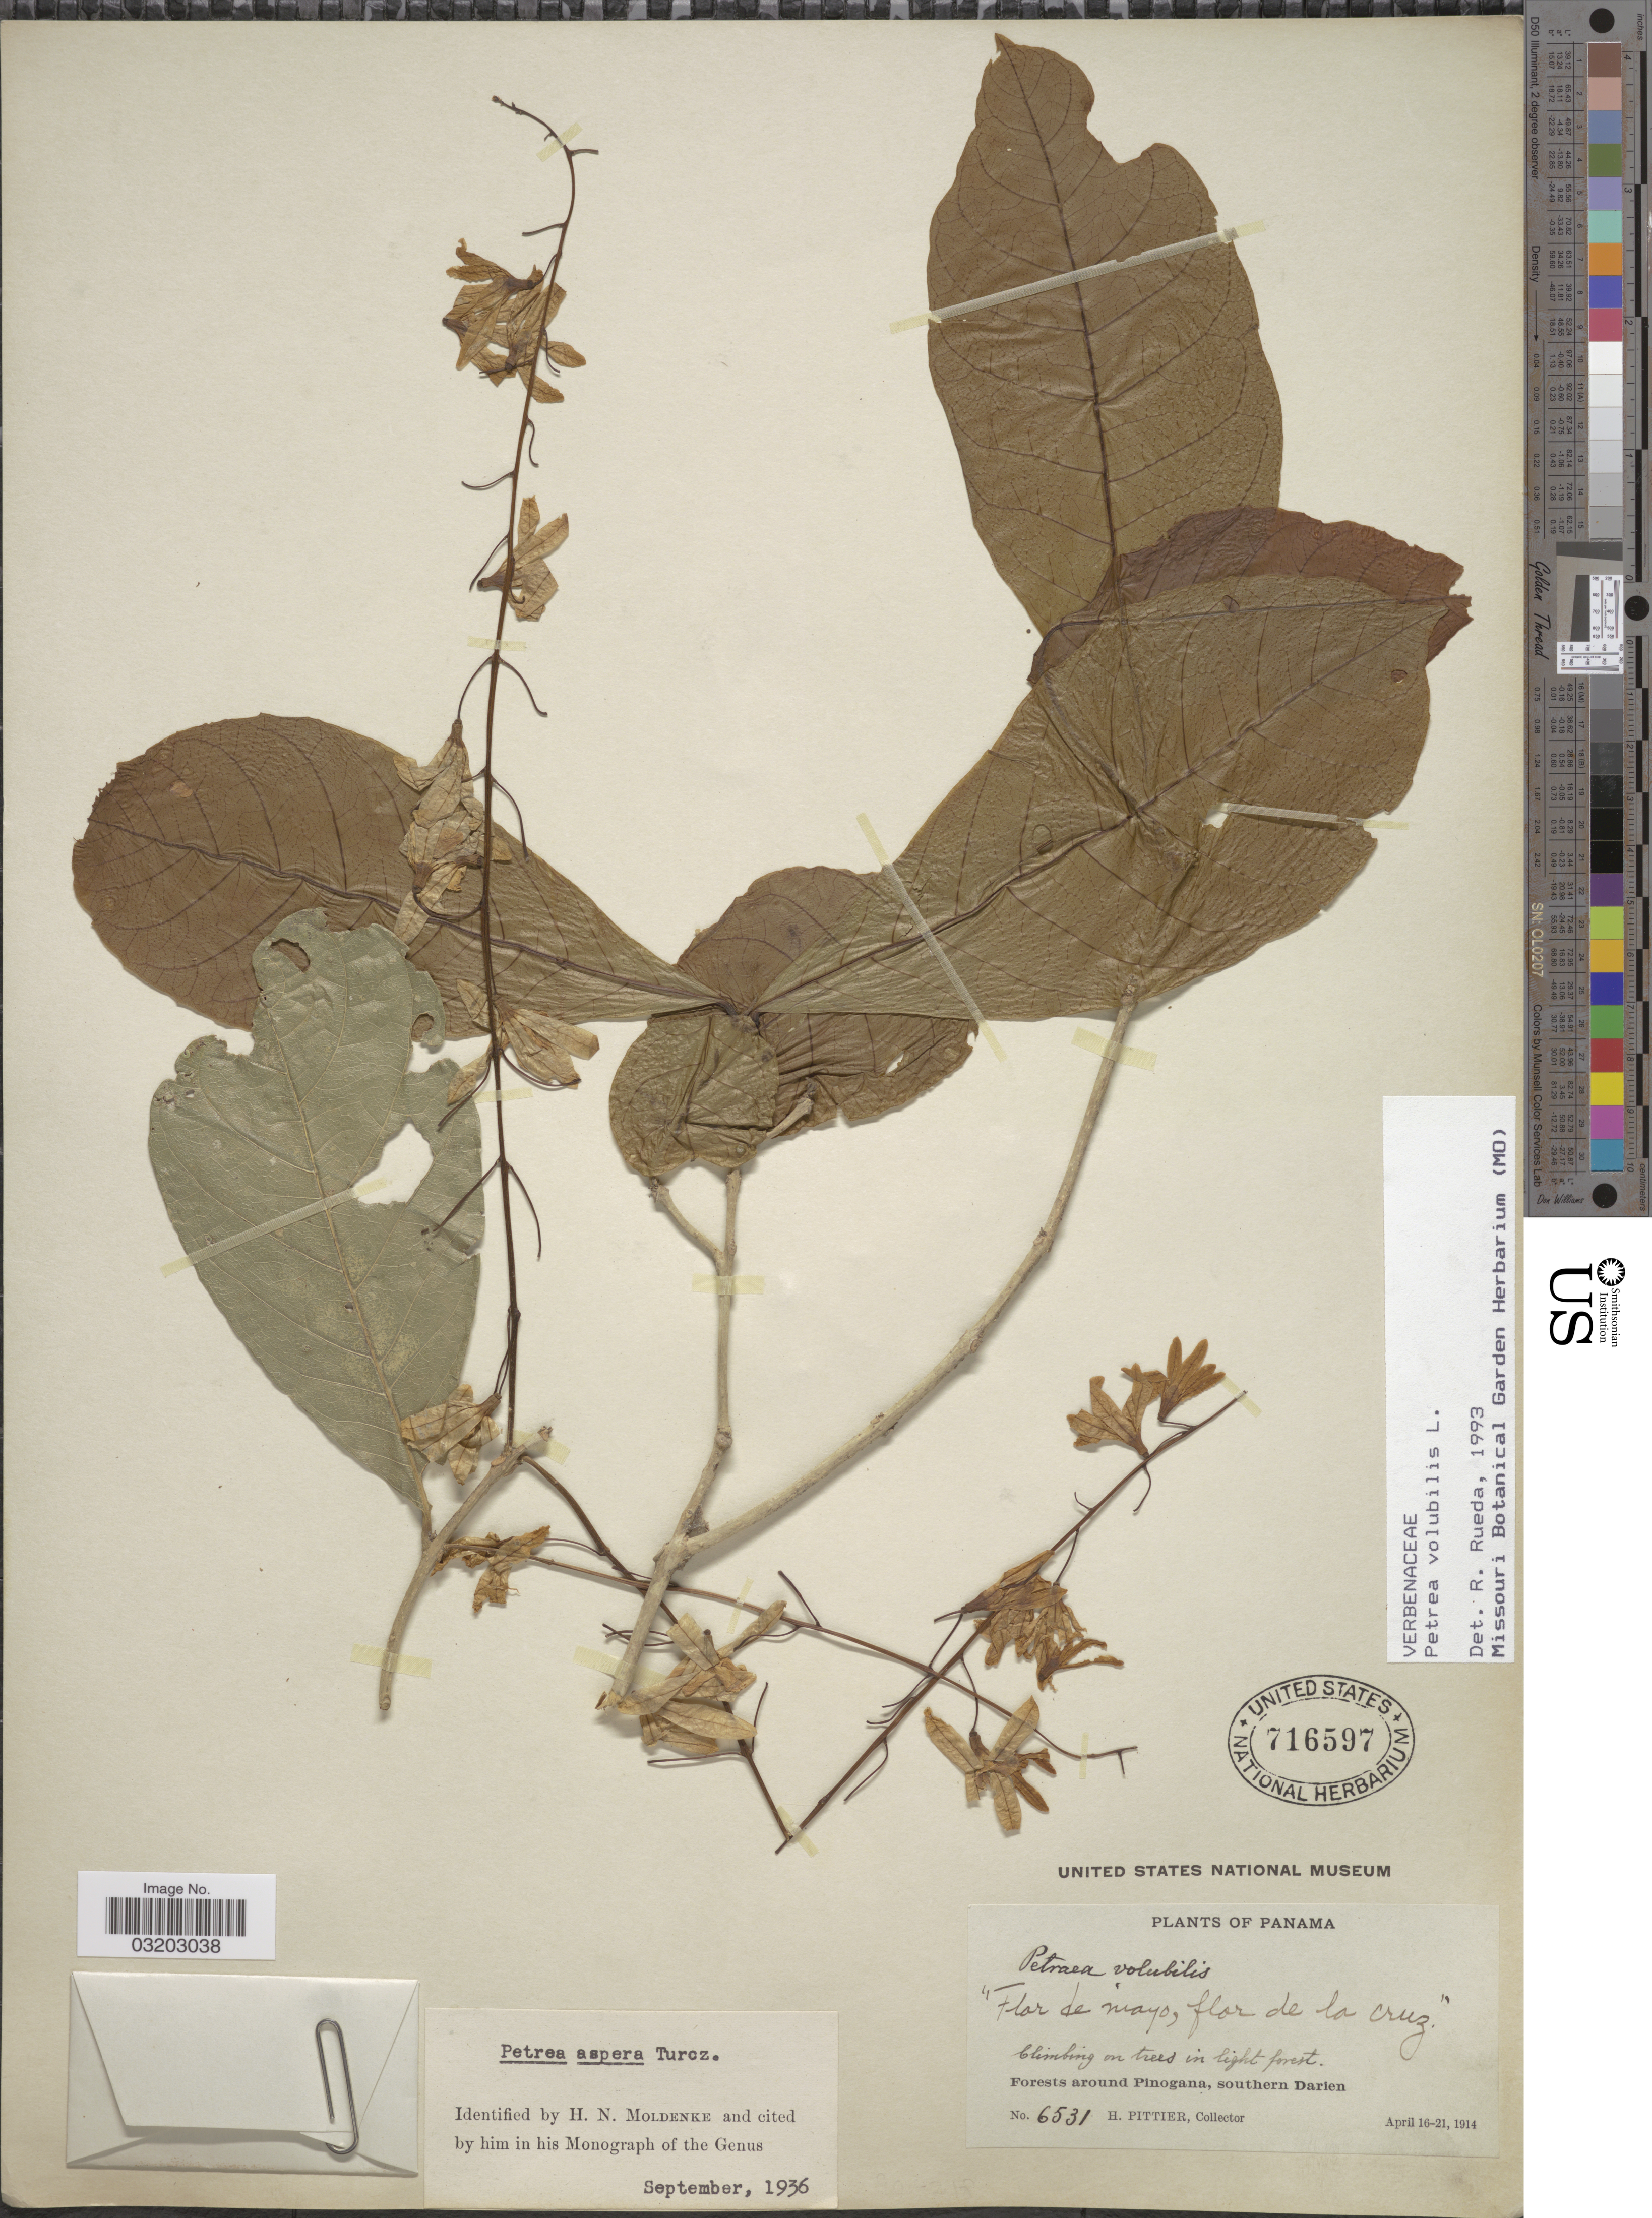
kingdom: Plantae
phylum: Tracheophyta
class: Magnoliopsida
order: Lamiales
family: Verbenaceae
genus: Petrea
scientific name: Petrea volubilis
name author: L.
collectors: H. F. Pittier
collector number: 6531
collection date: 1914-04-16/1914-04-21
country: Panama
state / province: Darién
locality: Forests around Pinogana, southern Darien.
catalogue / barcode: US 716597